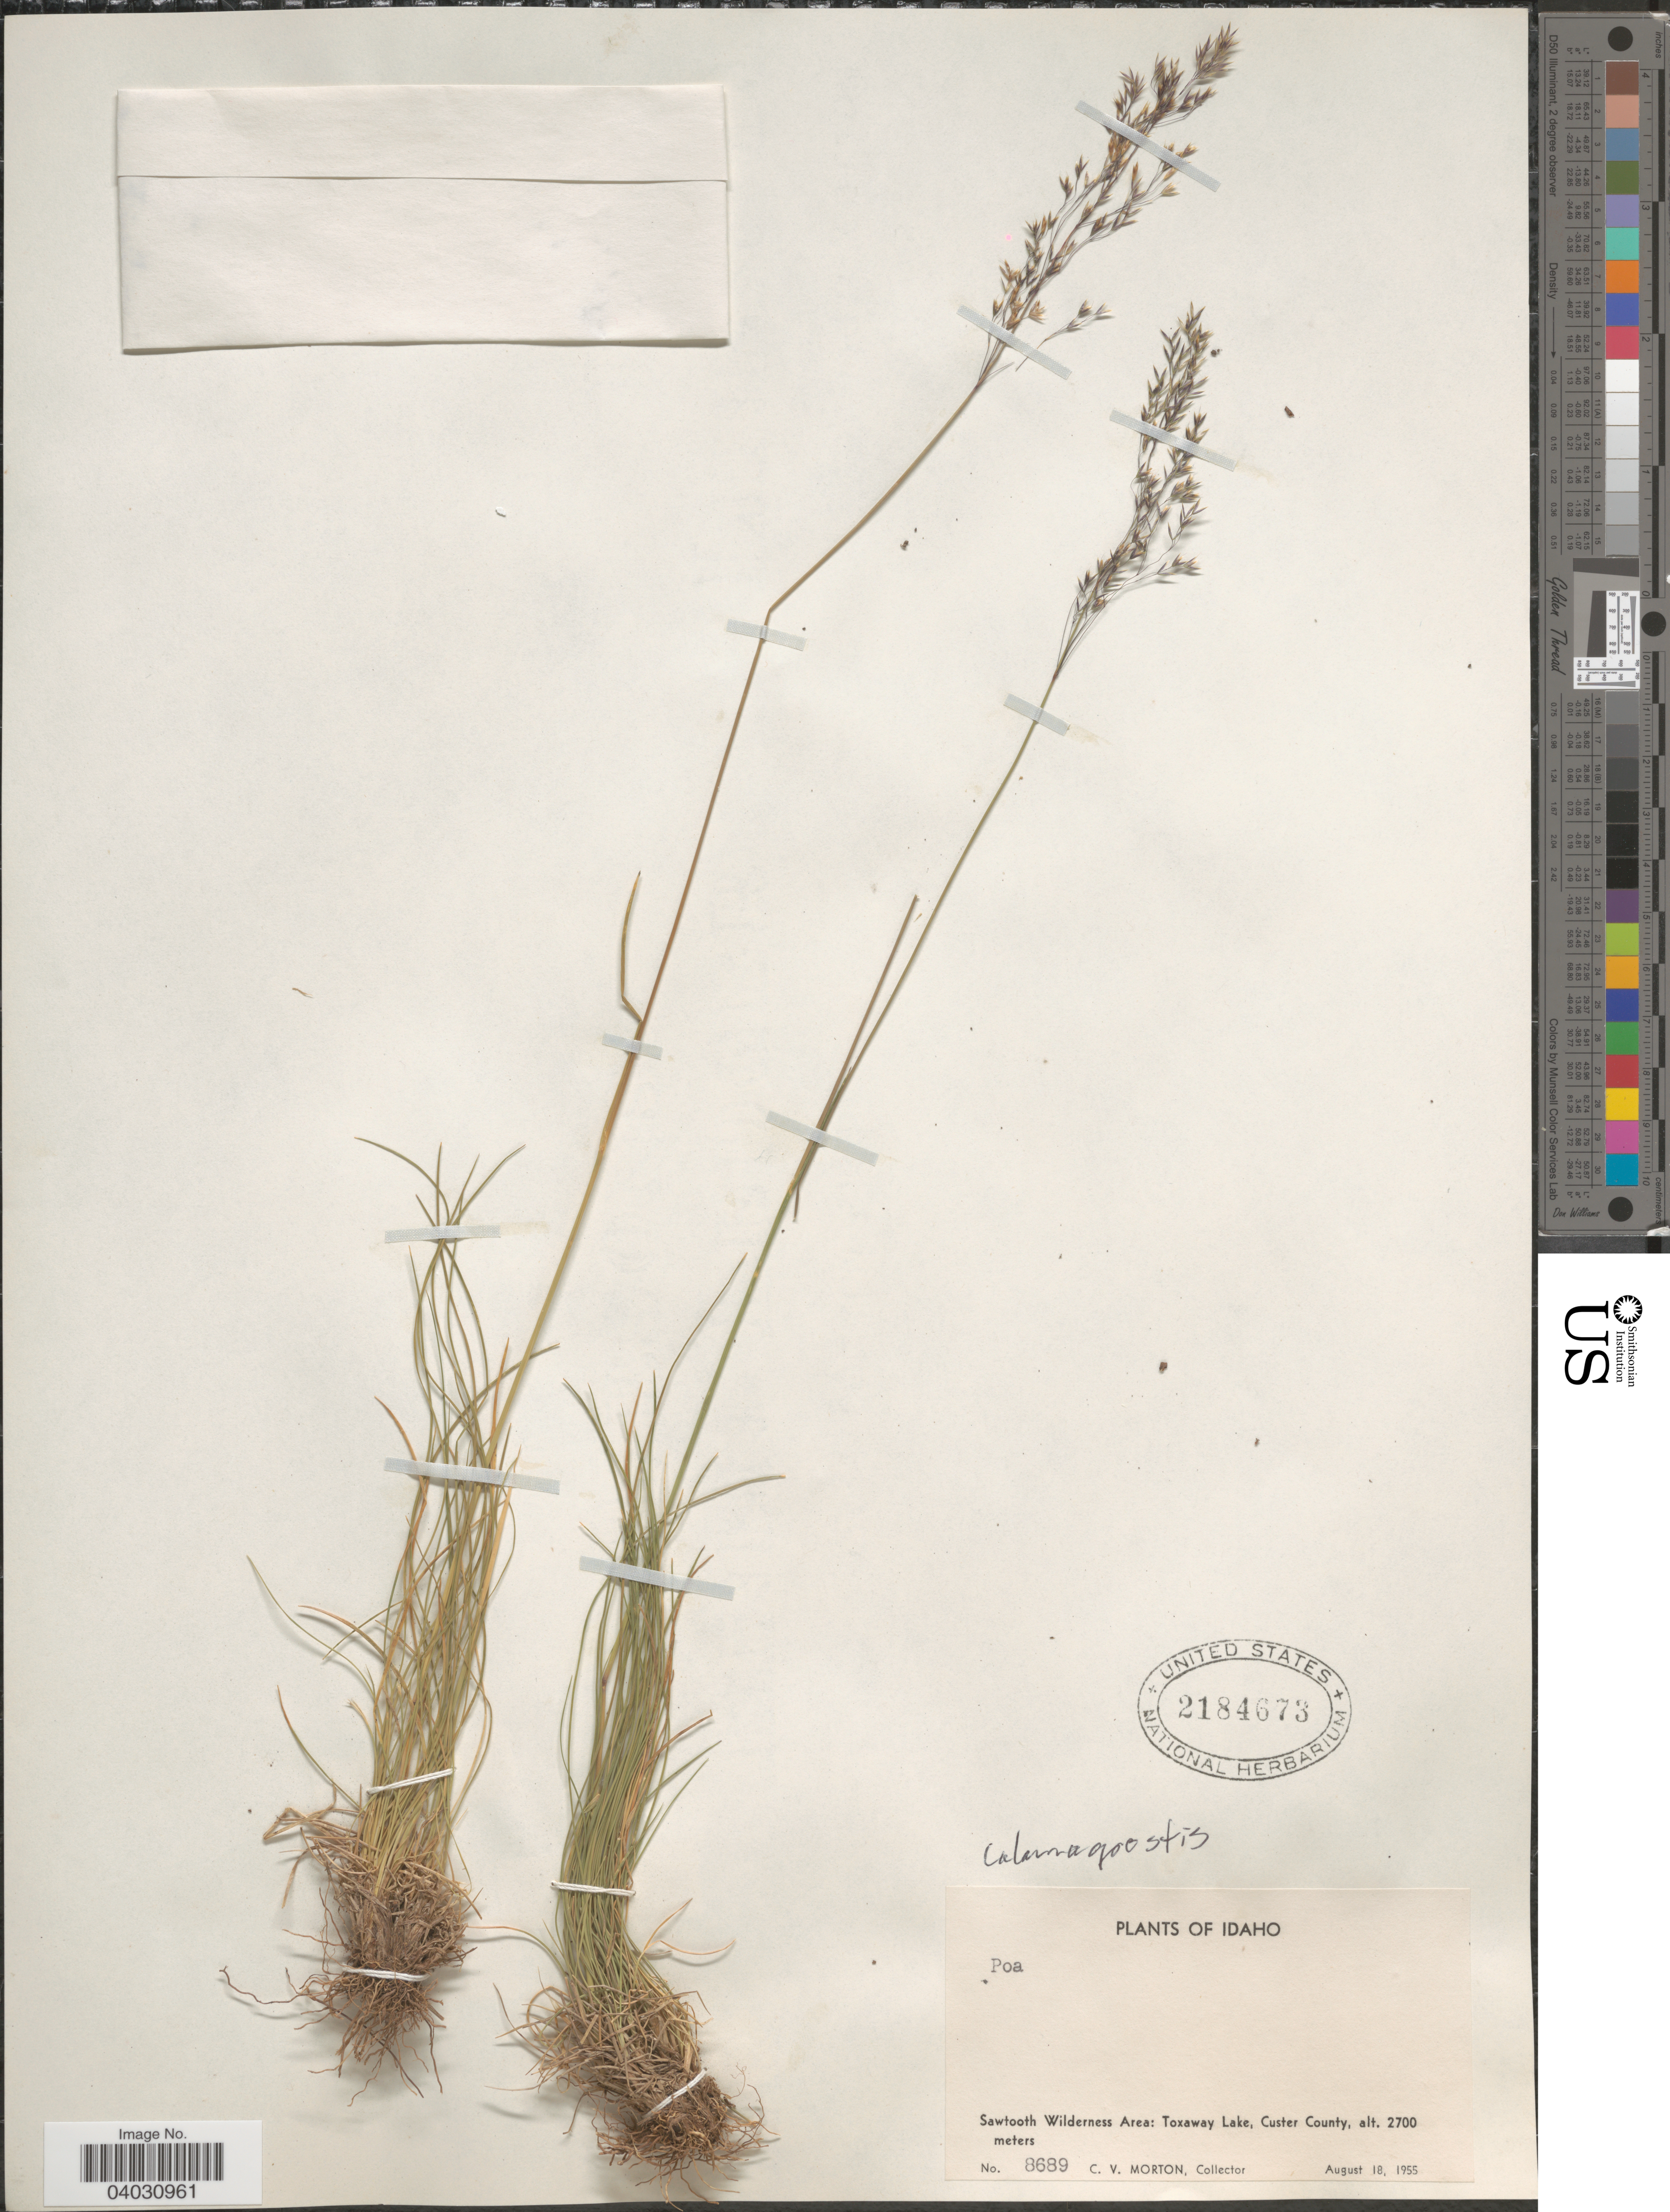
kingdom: Plantae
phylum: Tracheophyta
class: Liliopsida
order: Poales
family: Poaceae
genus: Calamagrostis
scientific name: Calamagrostis sp.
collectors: C. V. Morton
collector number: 8689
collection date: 1955-08-18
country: United States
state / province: Idaho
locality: Sawtooth Wilderness Area: Toxaway Lake, Custer County.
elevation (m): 2700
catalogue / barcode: US 2184673